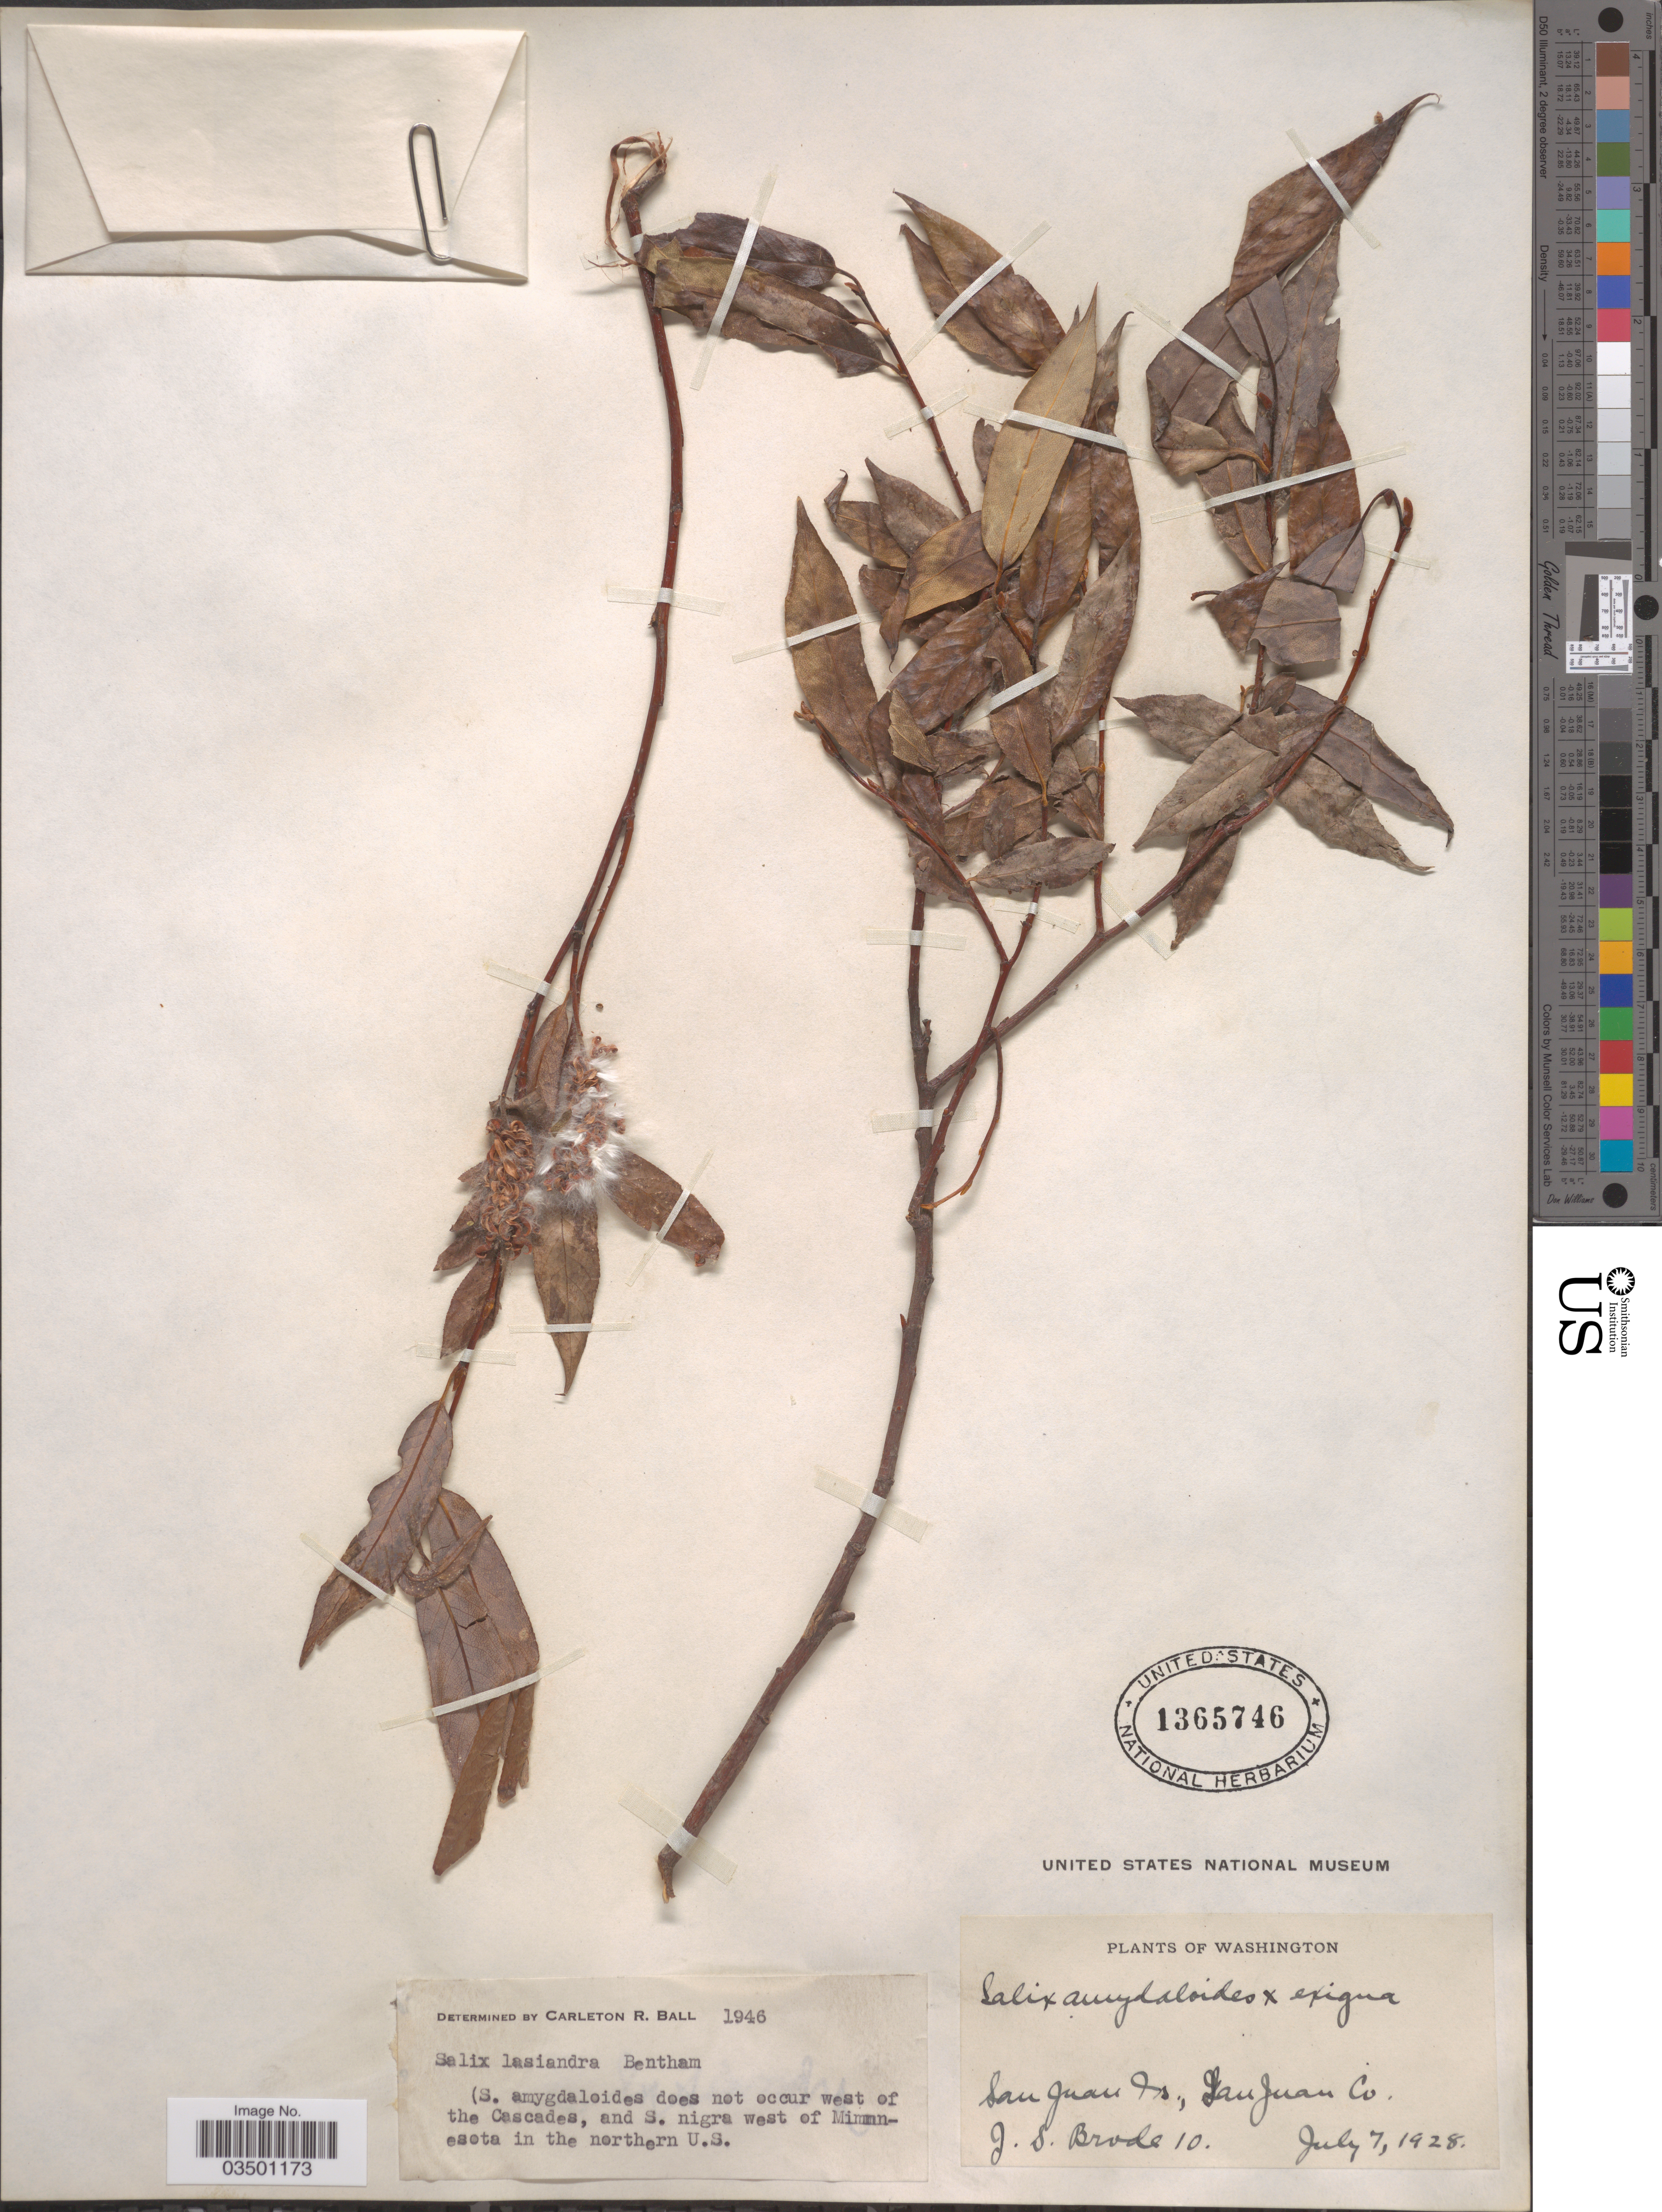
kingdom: Plantae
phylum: Tracheophyta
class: Magnoliopsida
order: Malpighiales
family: Salicaceae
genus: Salix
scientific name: Salix lasiandra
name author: Benth.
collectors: J. Brode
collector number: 10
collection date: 1928-07-07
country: United States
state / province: Washington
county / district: San Juan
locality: San Juan Is., San Juan Co.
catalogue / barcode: US 1365746